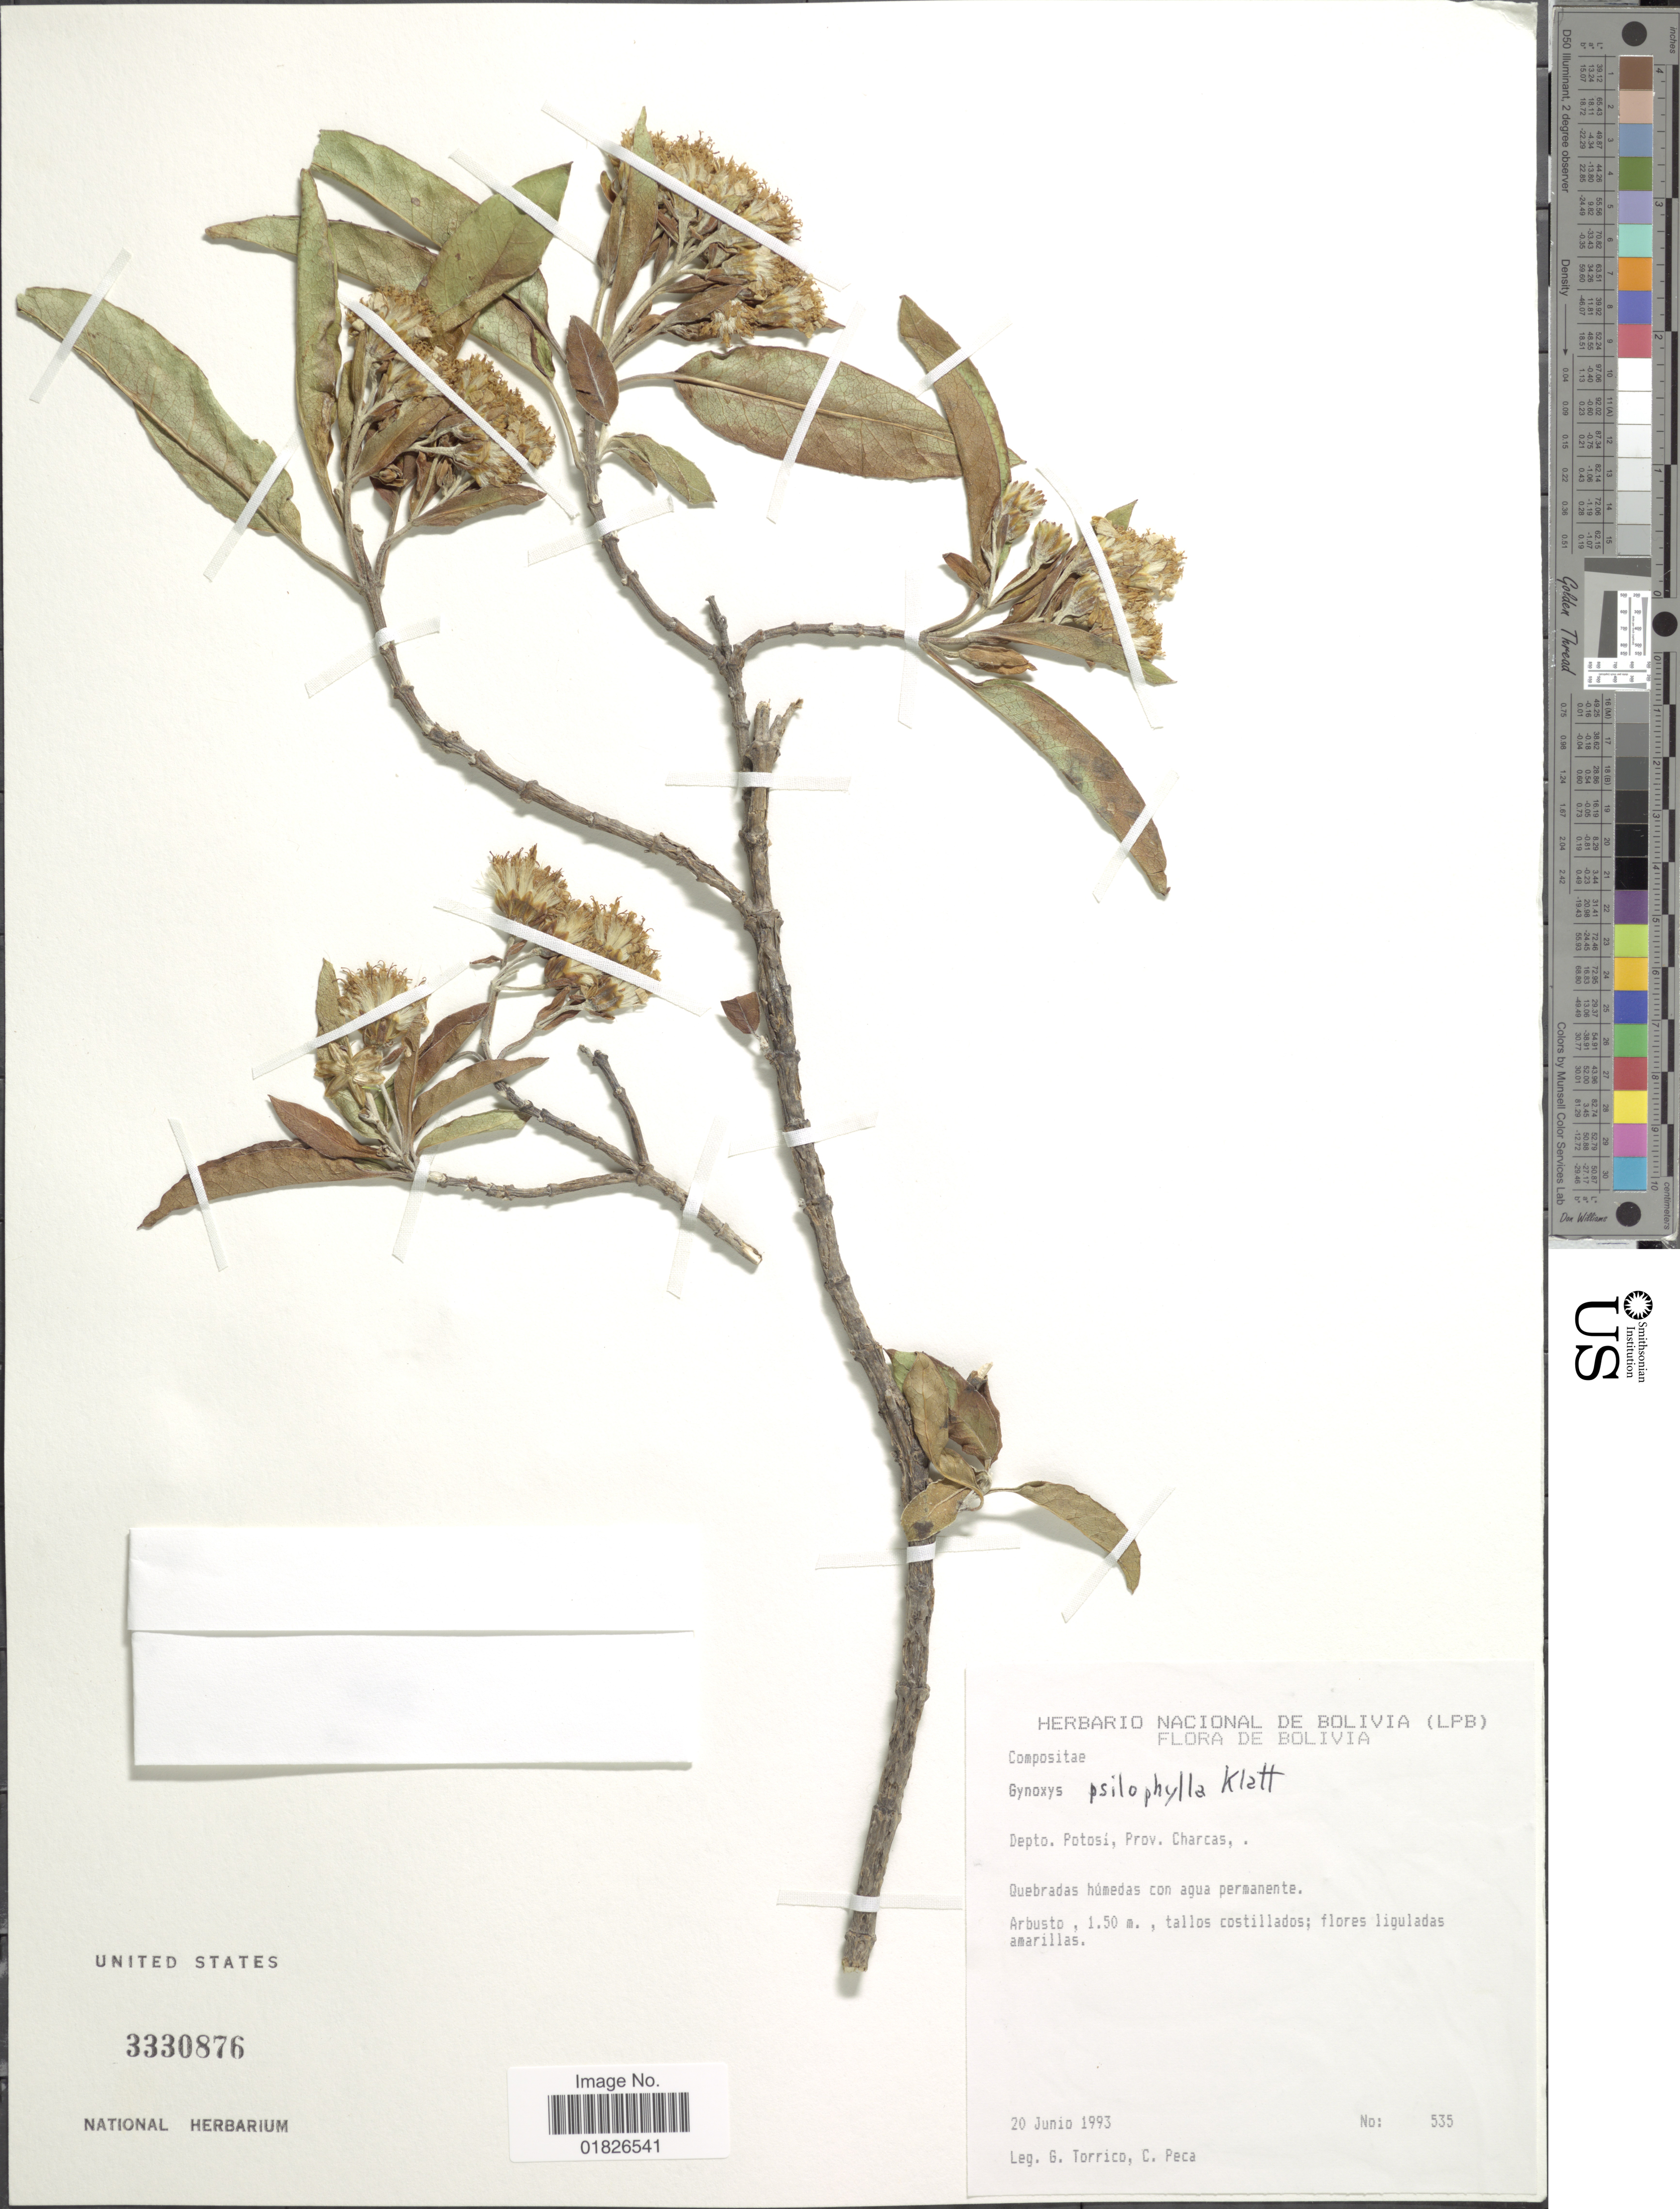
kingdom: Plantae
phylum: Tracheophyta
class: Magnoliopsida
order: Asterales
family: Asteraceae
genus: Gynoxys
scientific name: Gynoxys psilophylla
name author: Klatt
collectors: G. Torrico & C. Peca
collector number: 535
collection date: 1993-06-20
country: Bolivia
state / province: Potosi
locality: Prov. Charcas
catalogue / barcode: US 3330876